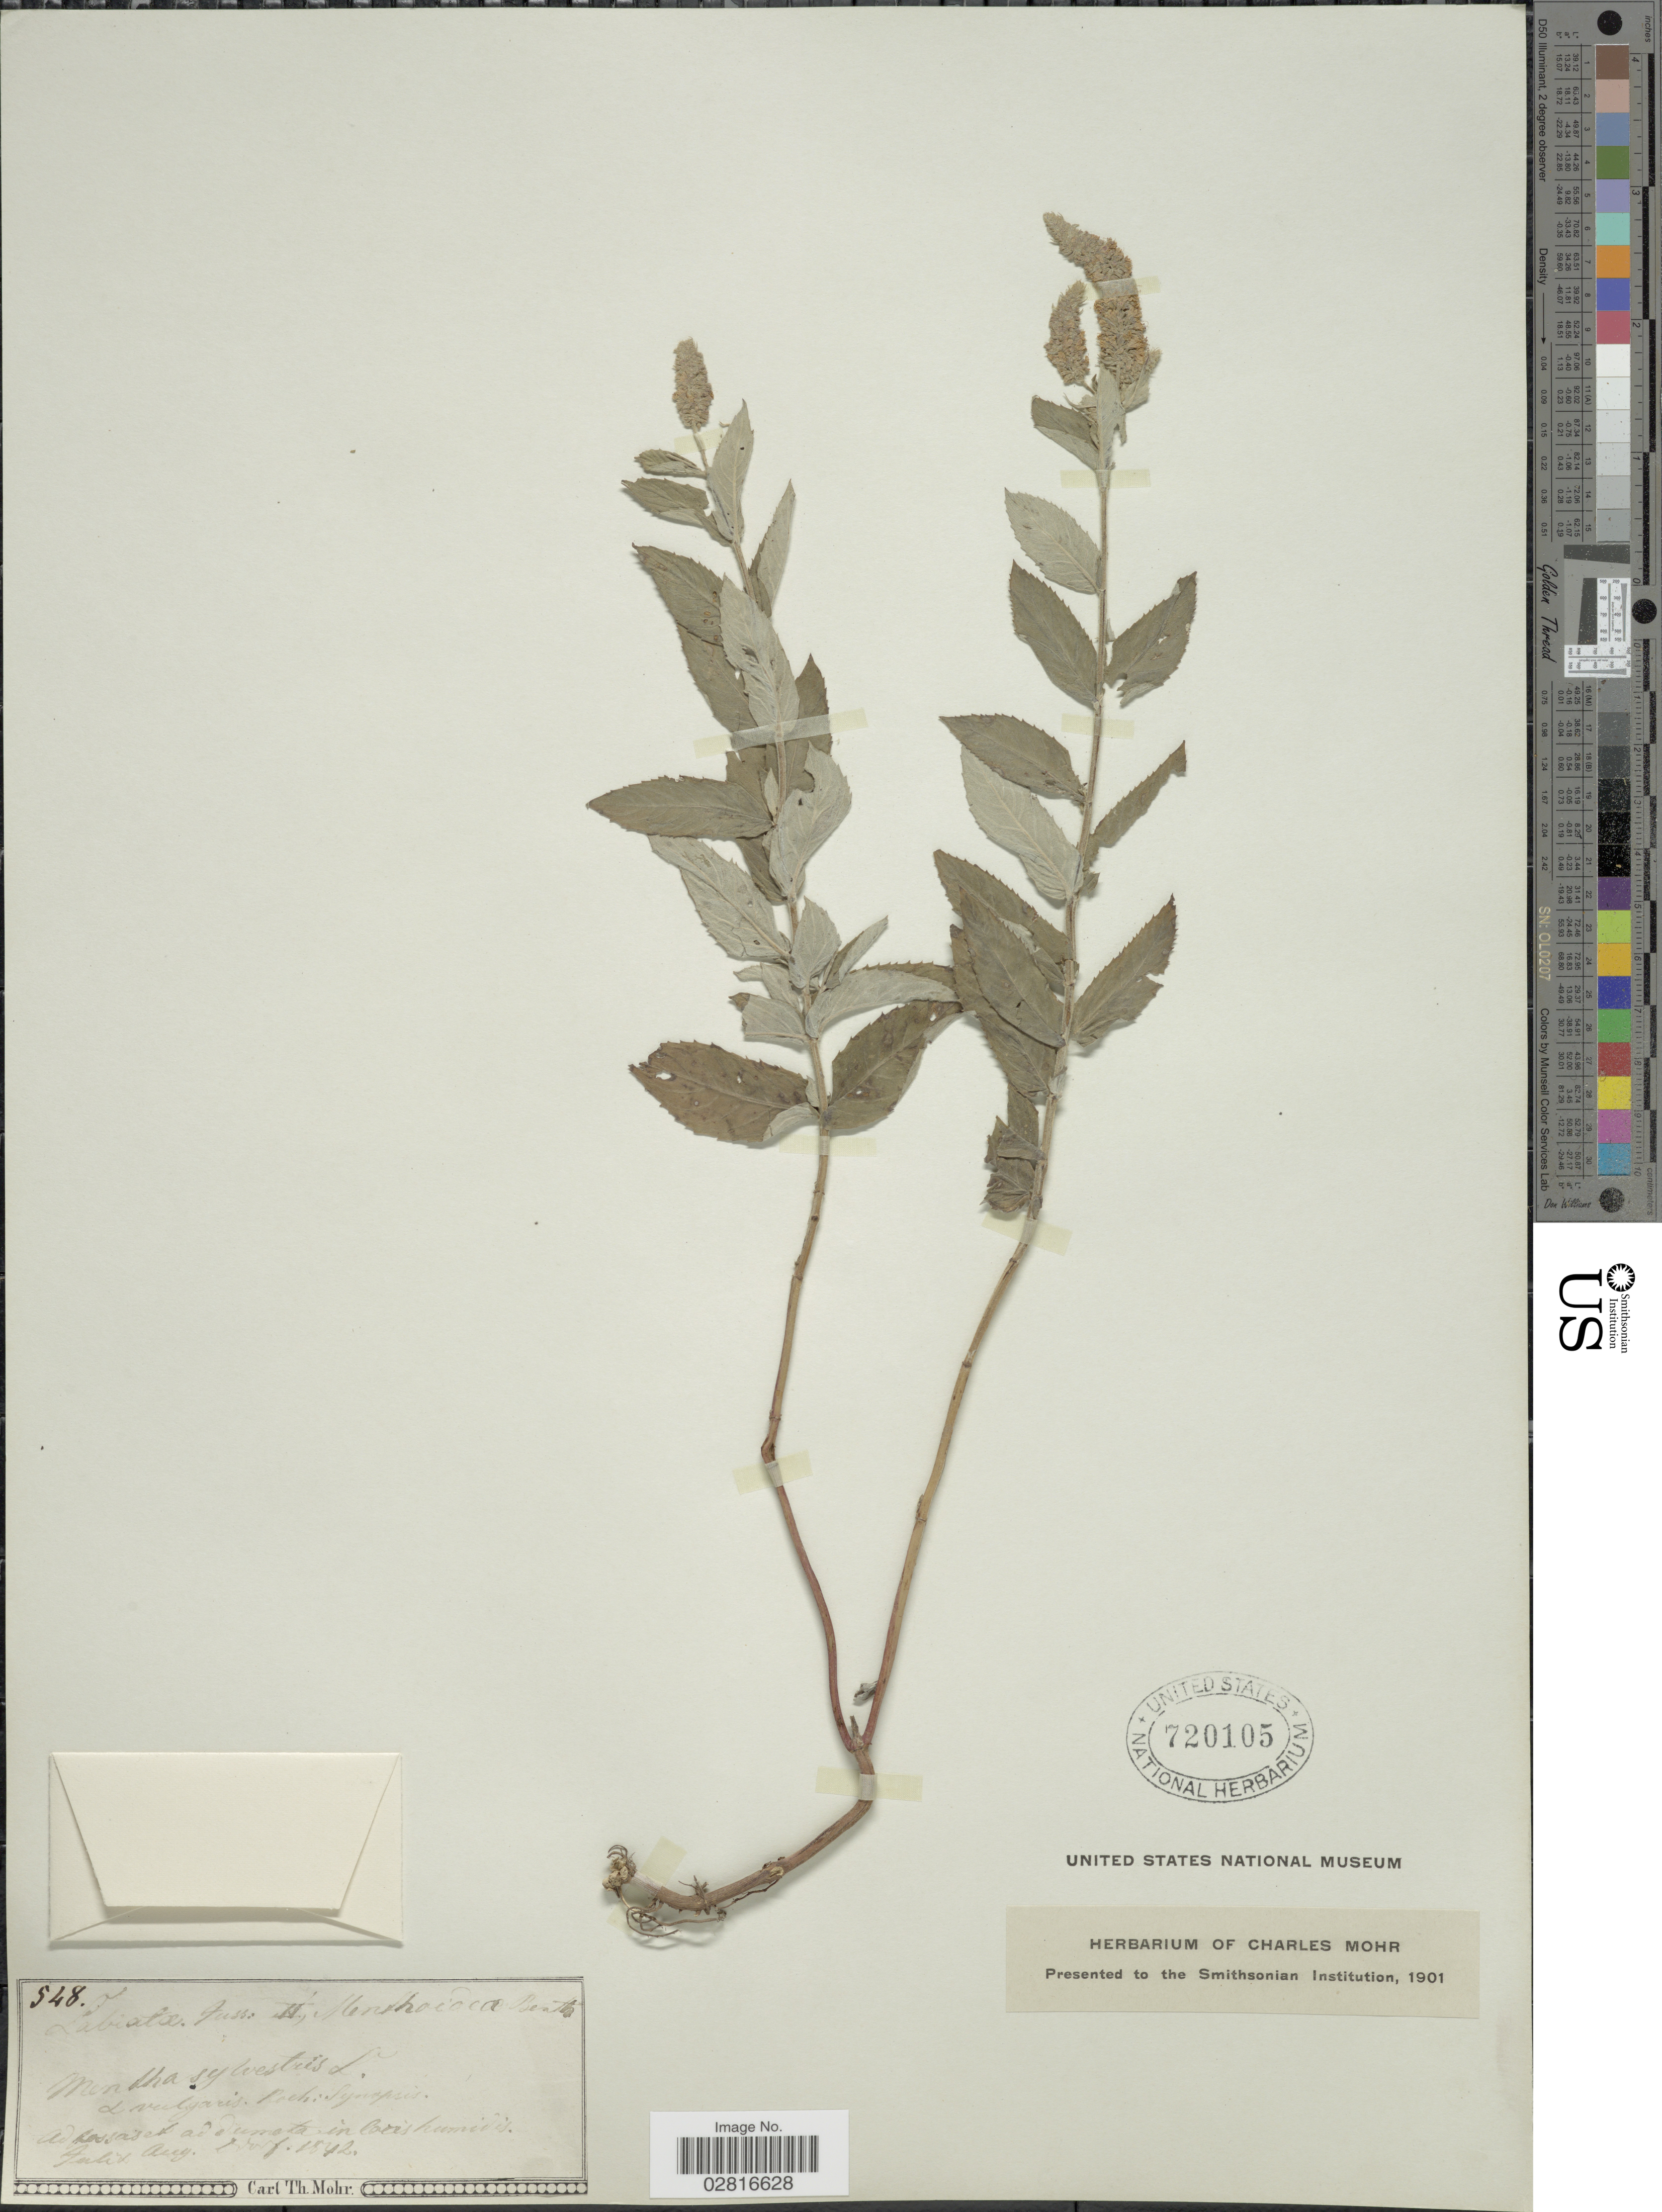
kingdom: Plantae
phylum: Tracheophyta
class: Magnoliopsida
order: Lamiales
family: Lamiaceae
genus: Mentha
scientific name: Mentha sylvestris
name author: L.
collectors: ex herb. Charles Mohr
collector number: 548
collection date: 1842-07/1842-08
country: Germany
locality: Ad fossas et ad dumata in locis humidis. Ddorf [Dusseldorf?]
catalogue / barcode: US 720105